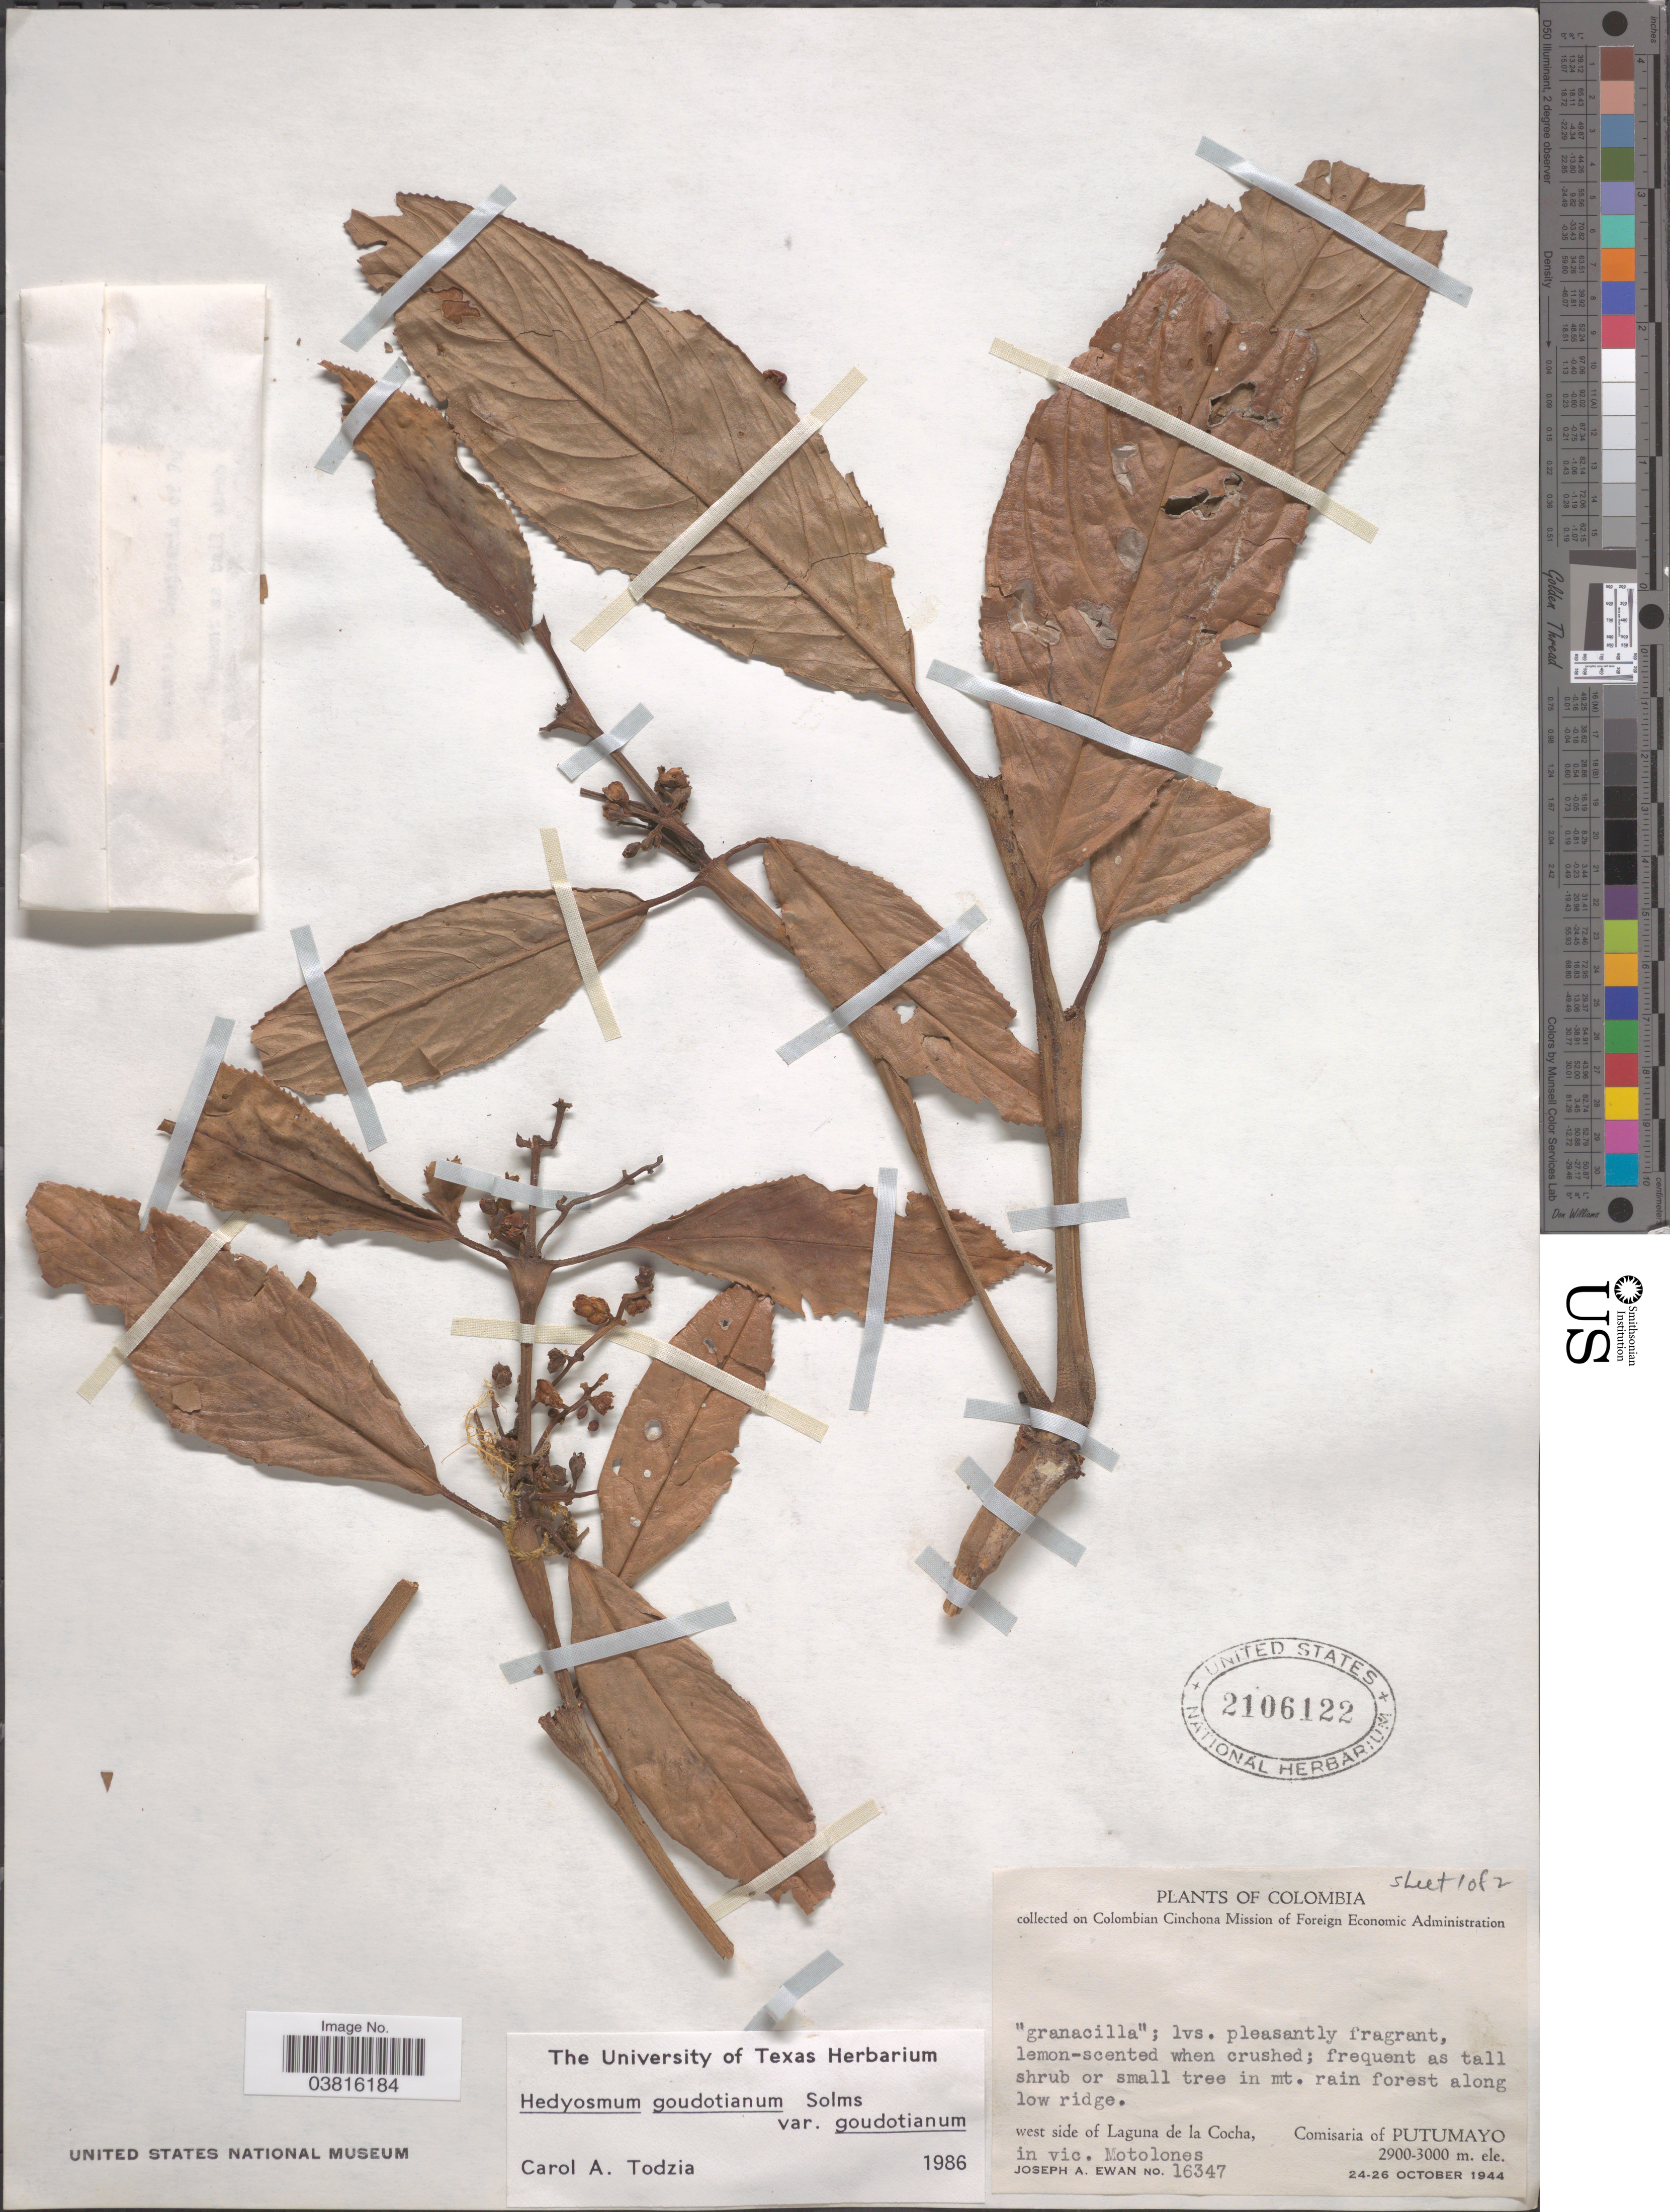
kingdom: Plantae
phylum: Tracheophyta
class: Magnoliopsida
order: Chloranthales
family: Chloranthaceae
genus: Hedyosmum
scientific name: Hedyosmum goudotianum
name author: Solms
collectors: J. A. Ewan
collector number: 16347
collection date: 1944-10-24/1944-10-26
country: Colombia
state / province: Putumayo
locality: Along low ridge. West side of Laguna de la Cocha, Comisaria of Putumayo. In vic. Motolones.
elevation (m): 2900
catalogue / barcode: US 2106122